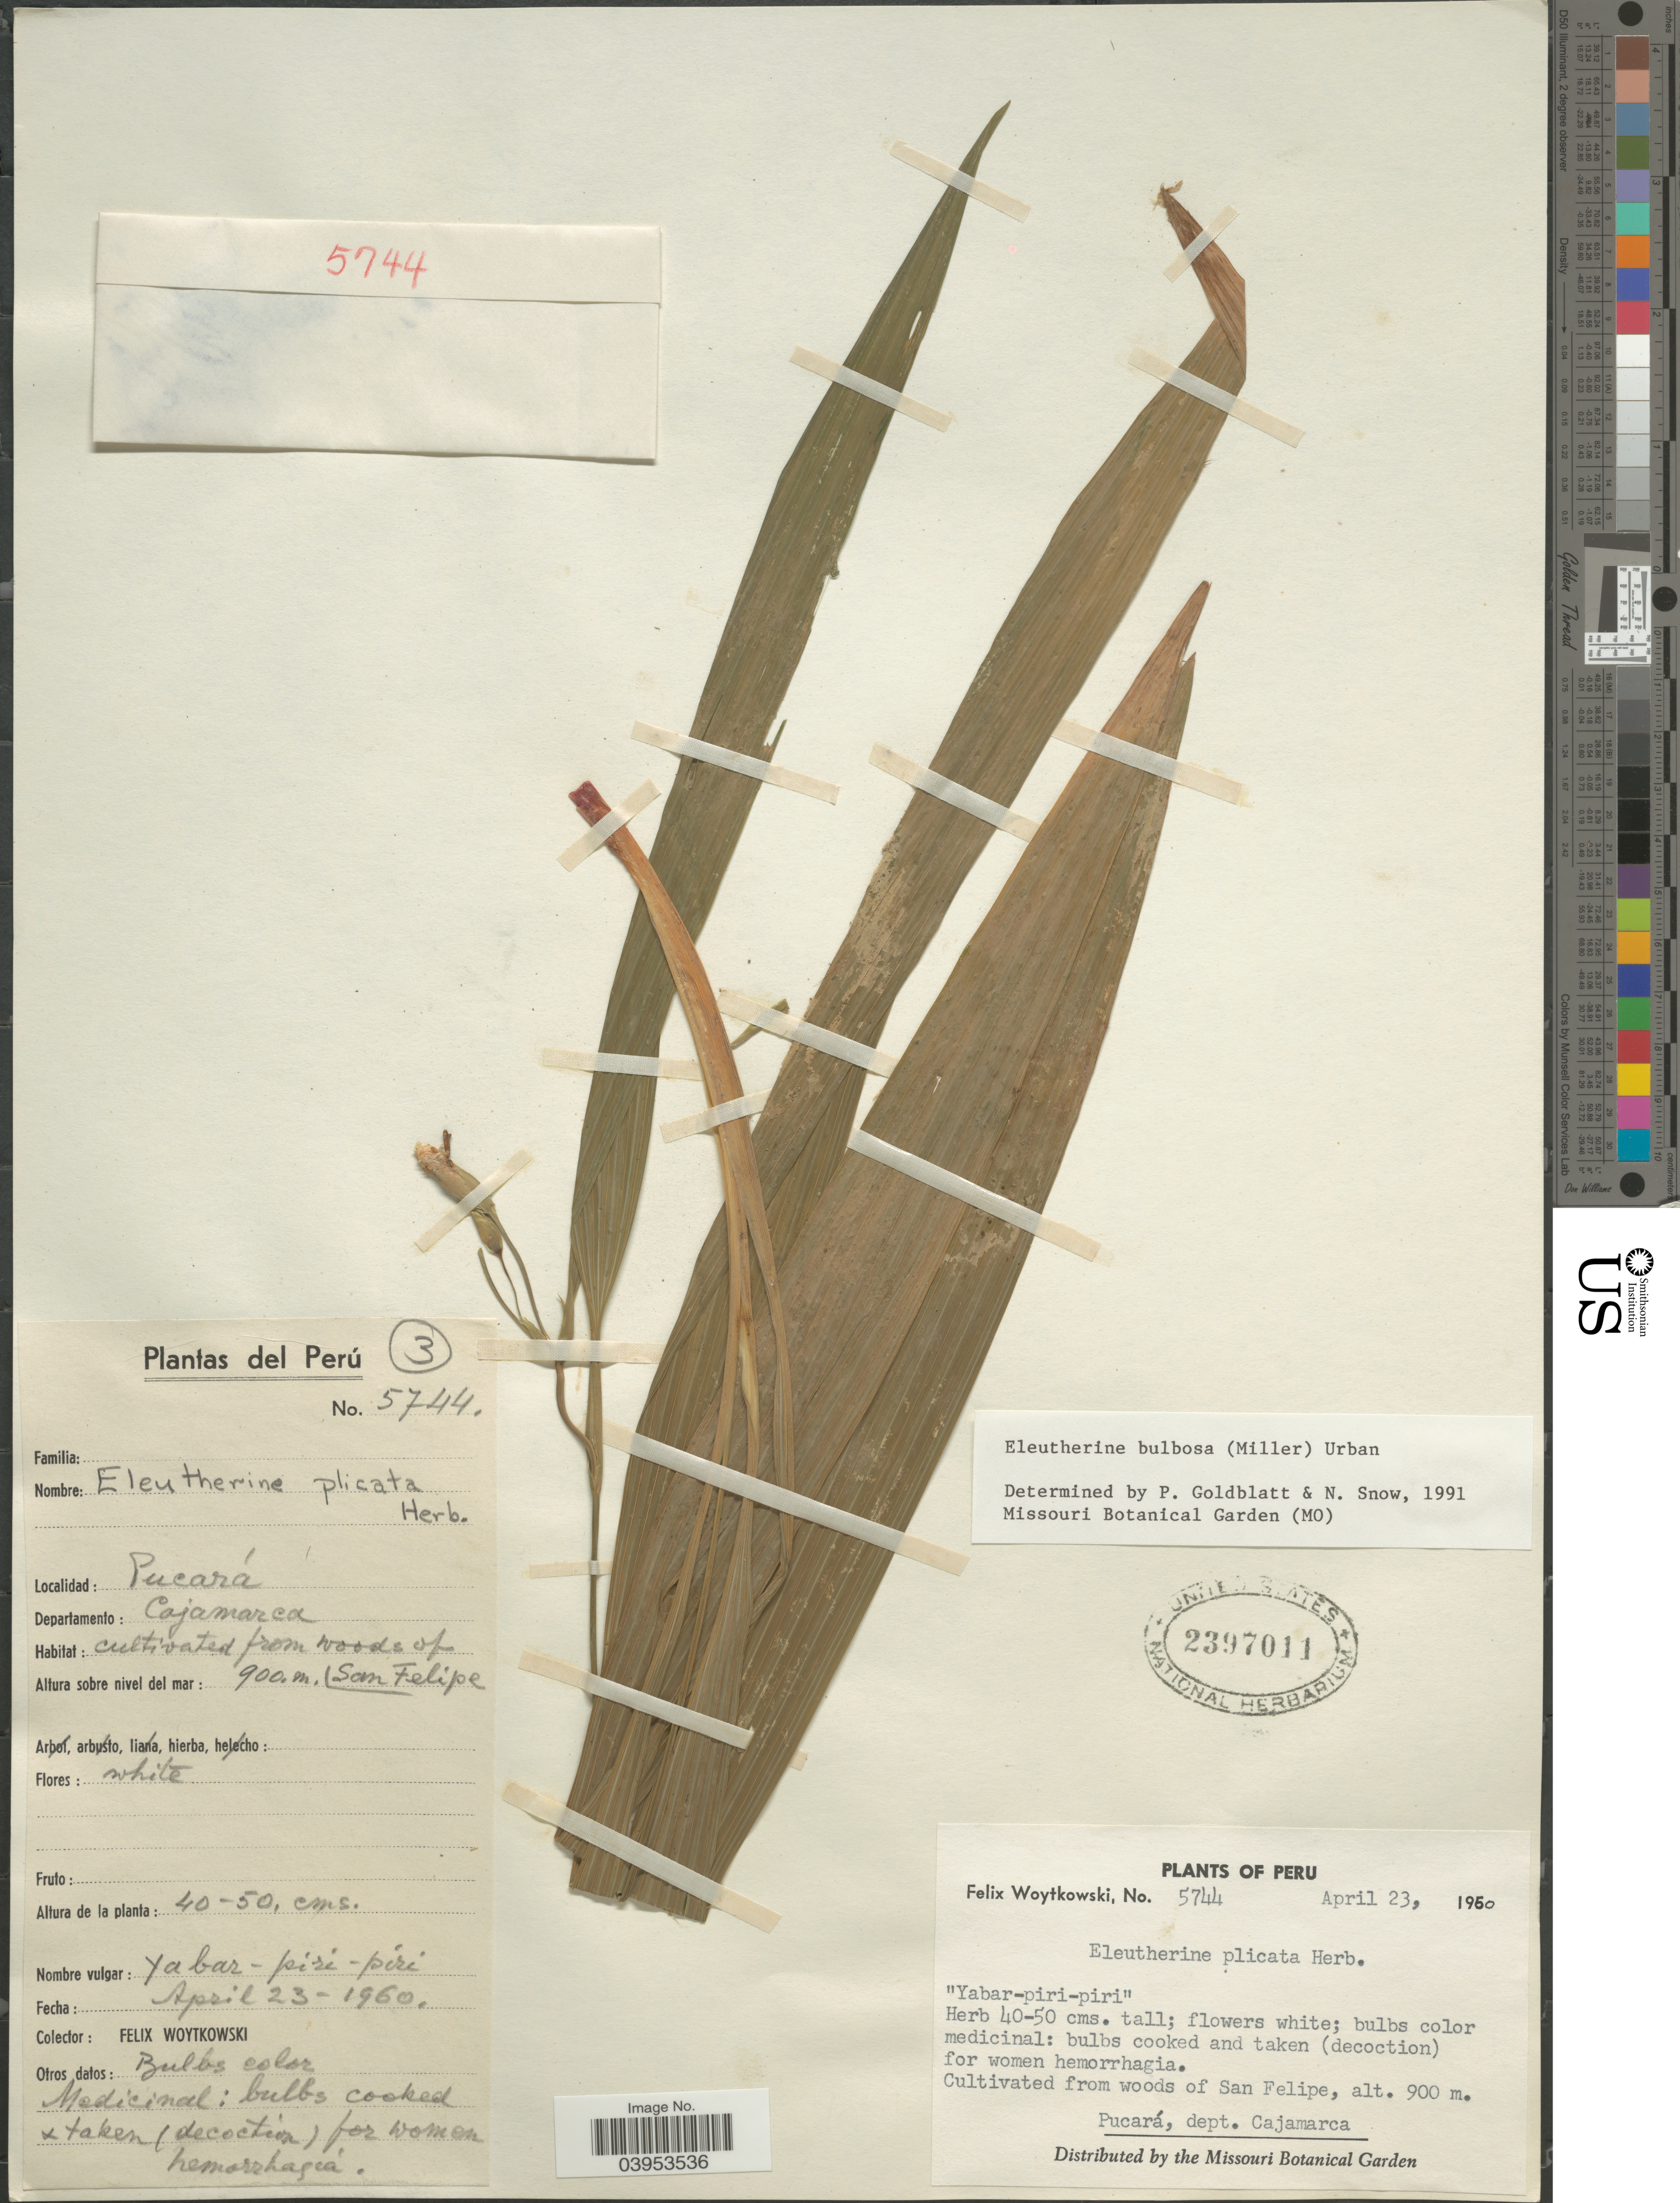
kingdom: Plantae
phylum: Tracheophyta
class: Liliopsida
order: Asparagales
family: Iridaceae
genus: Eleutherine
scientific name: Eleutherine bulbosa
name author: (Mill.) Urb.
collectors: F. Woytkowski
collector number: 5744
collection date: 1960-04-23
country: Peru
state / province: Cajamarca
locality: Woods of San Felipe. Pucará, Departamento Cajamarca.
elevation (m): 900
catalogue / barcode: US 2397011